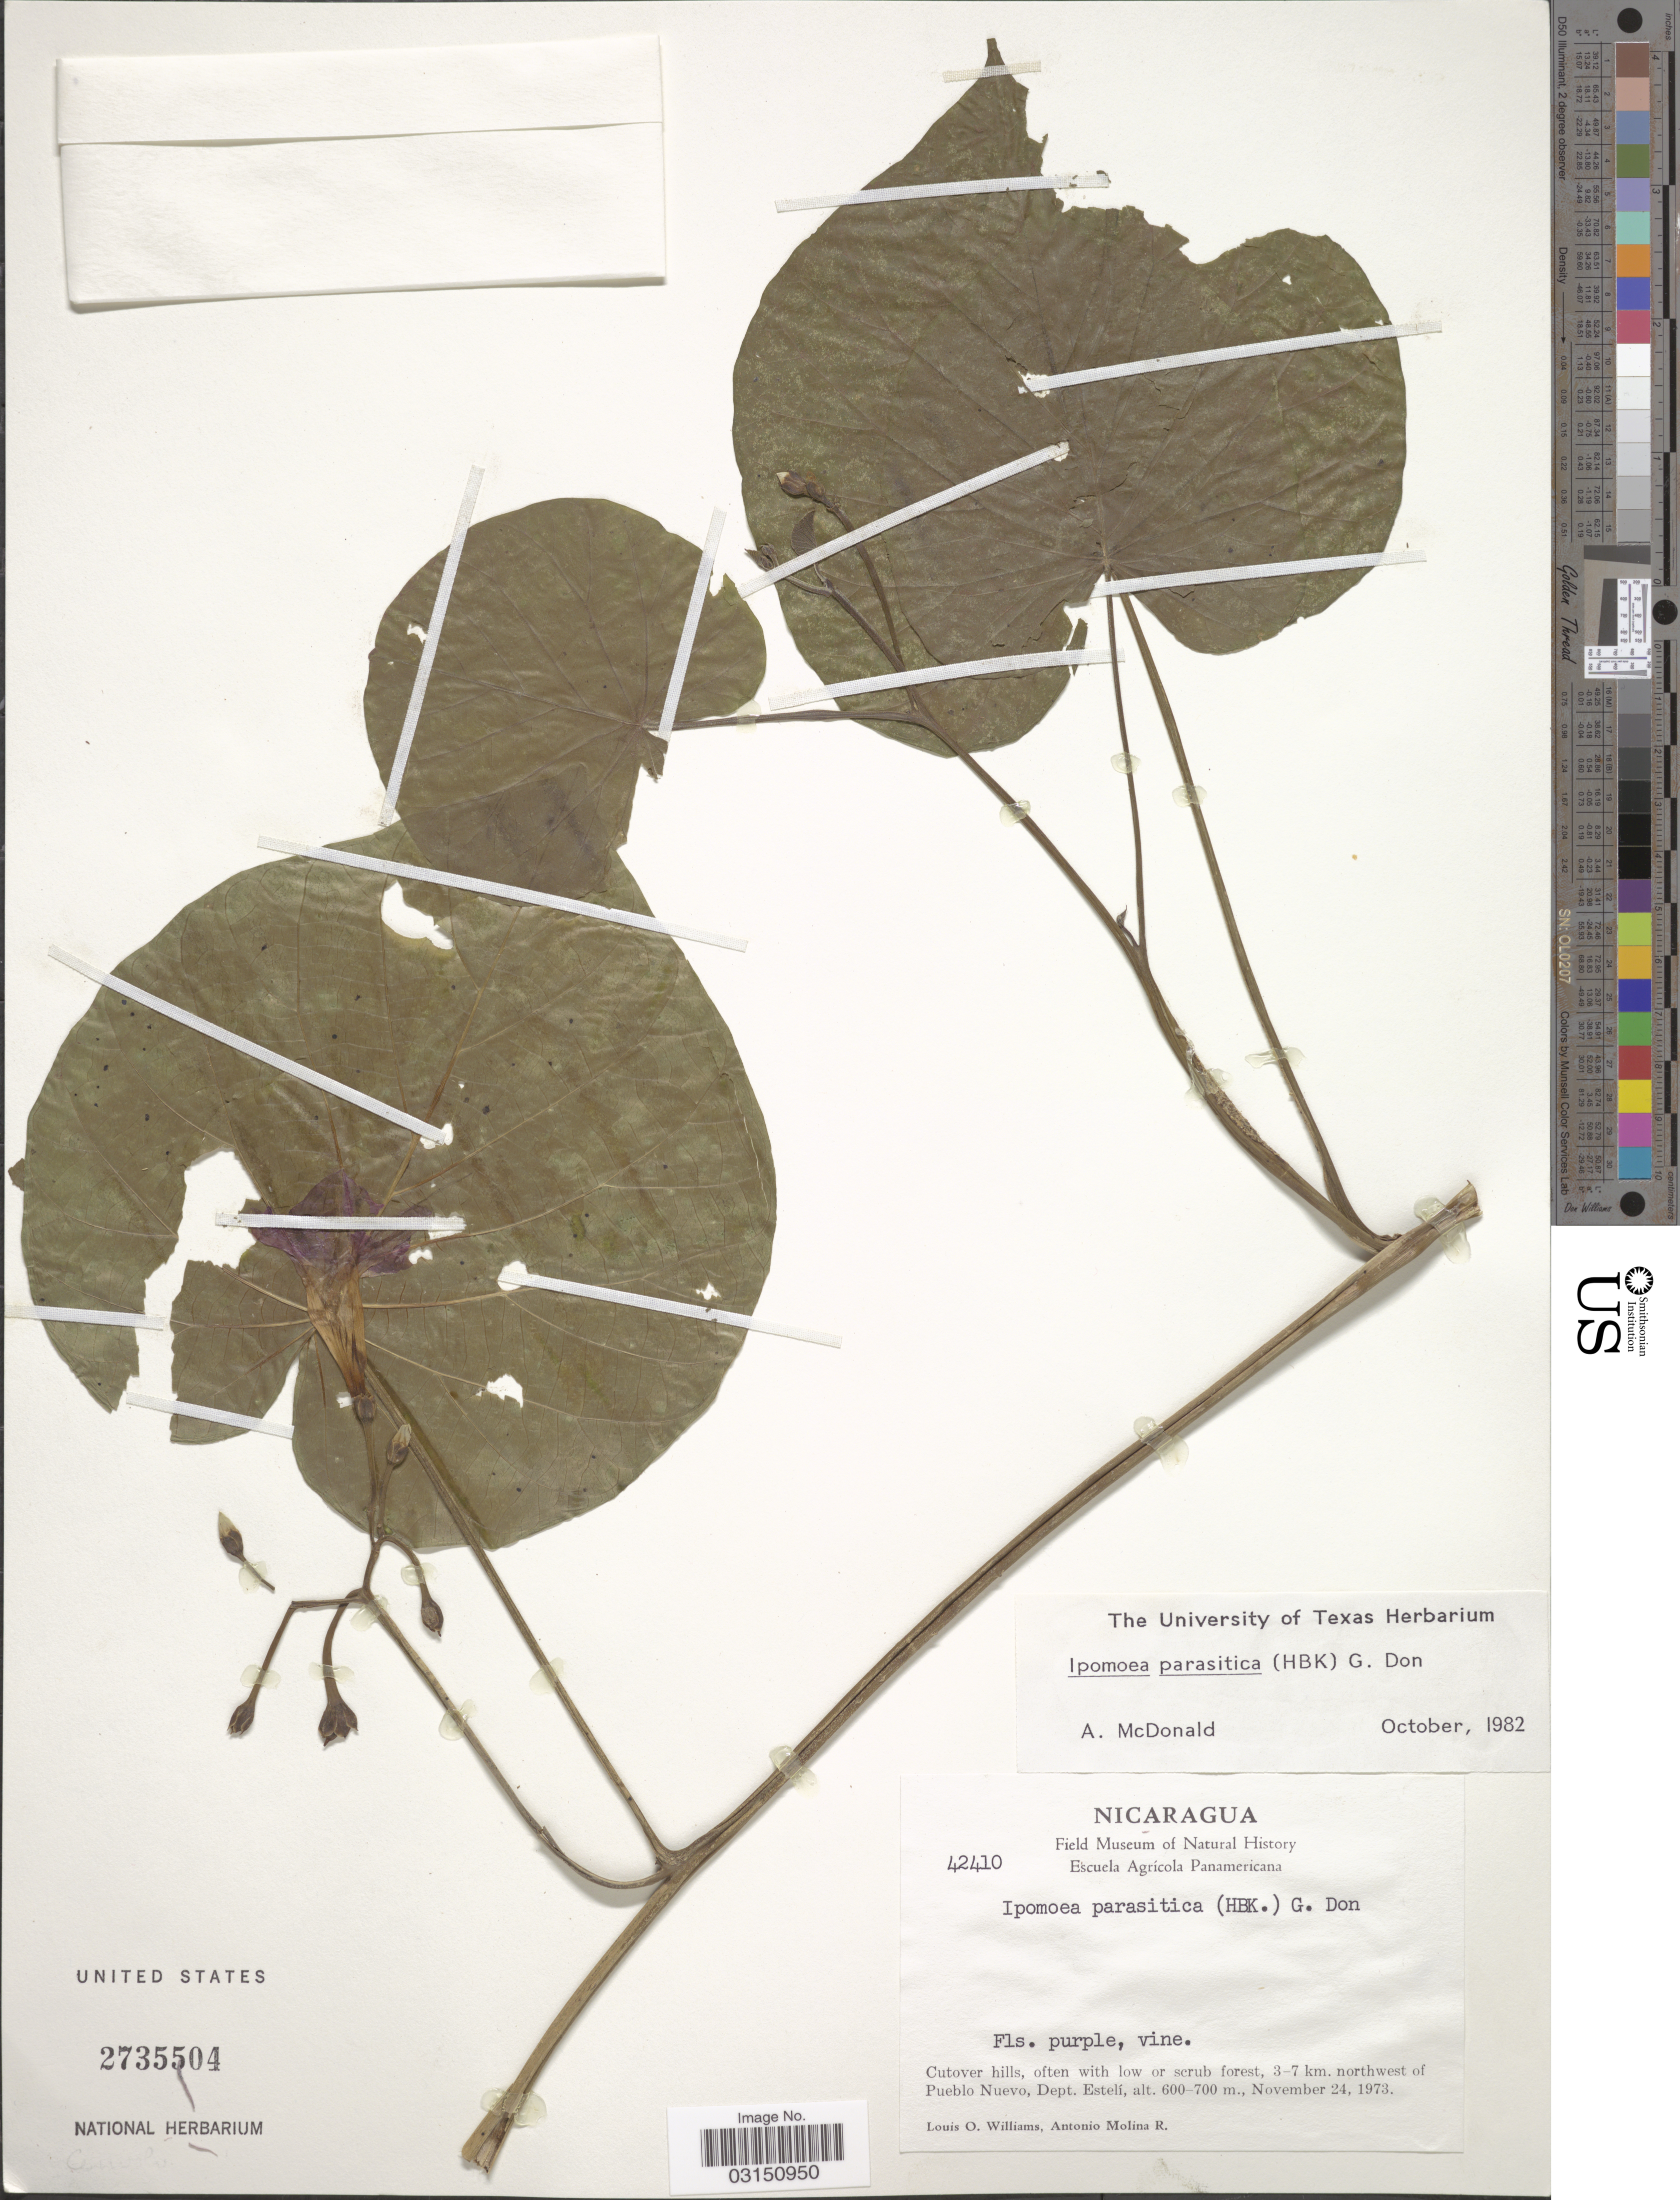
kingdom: Plantae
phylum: Tracheophyta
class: Magnoliopsida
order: Solanales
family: Convolvulaceae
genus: Ipomoea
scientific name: Ipomoea parasitica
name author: (Kunth) G. Don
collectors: L. O. Williams & A. Molina R.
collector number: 42410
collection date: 1973-11-24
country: Nicaragua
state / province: Esteli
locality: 3-7 km. northwest of Pueblo Nuevo, Dept. Estelí.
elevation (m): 600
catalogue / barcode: US 2735504